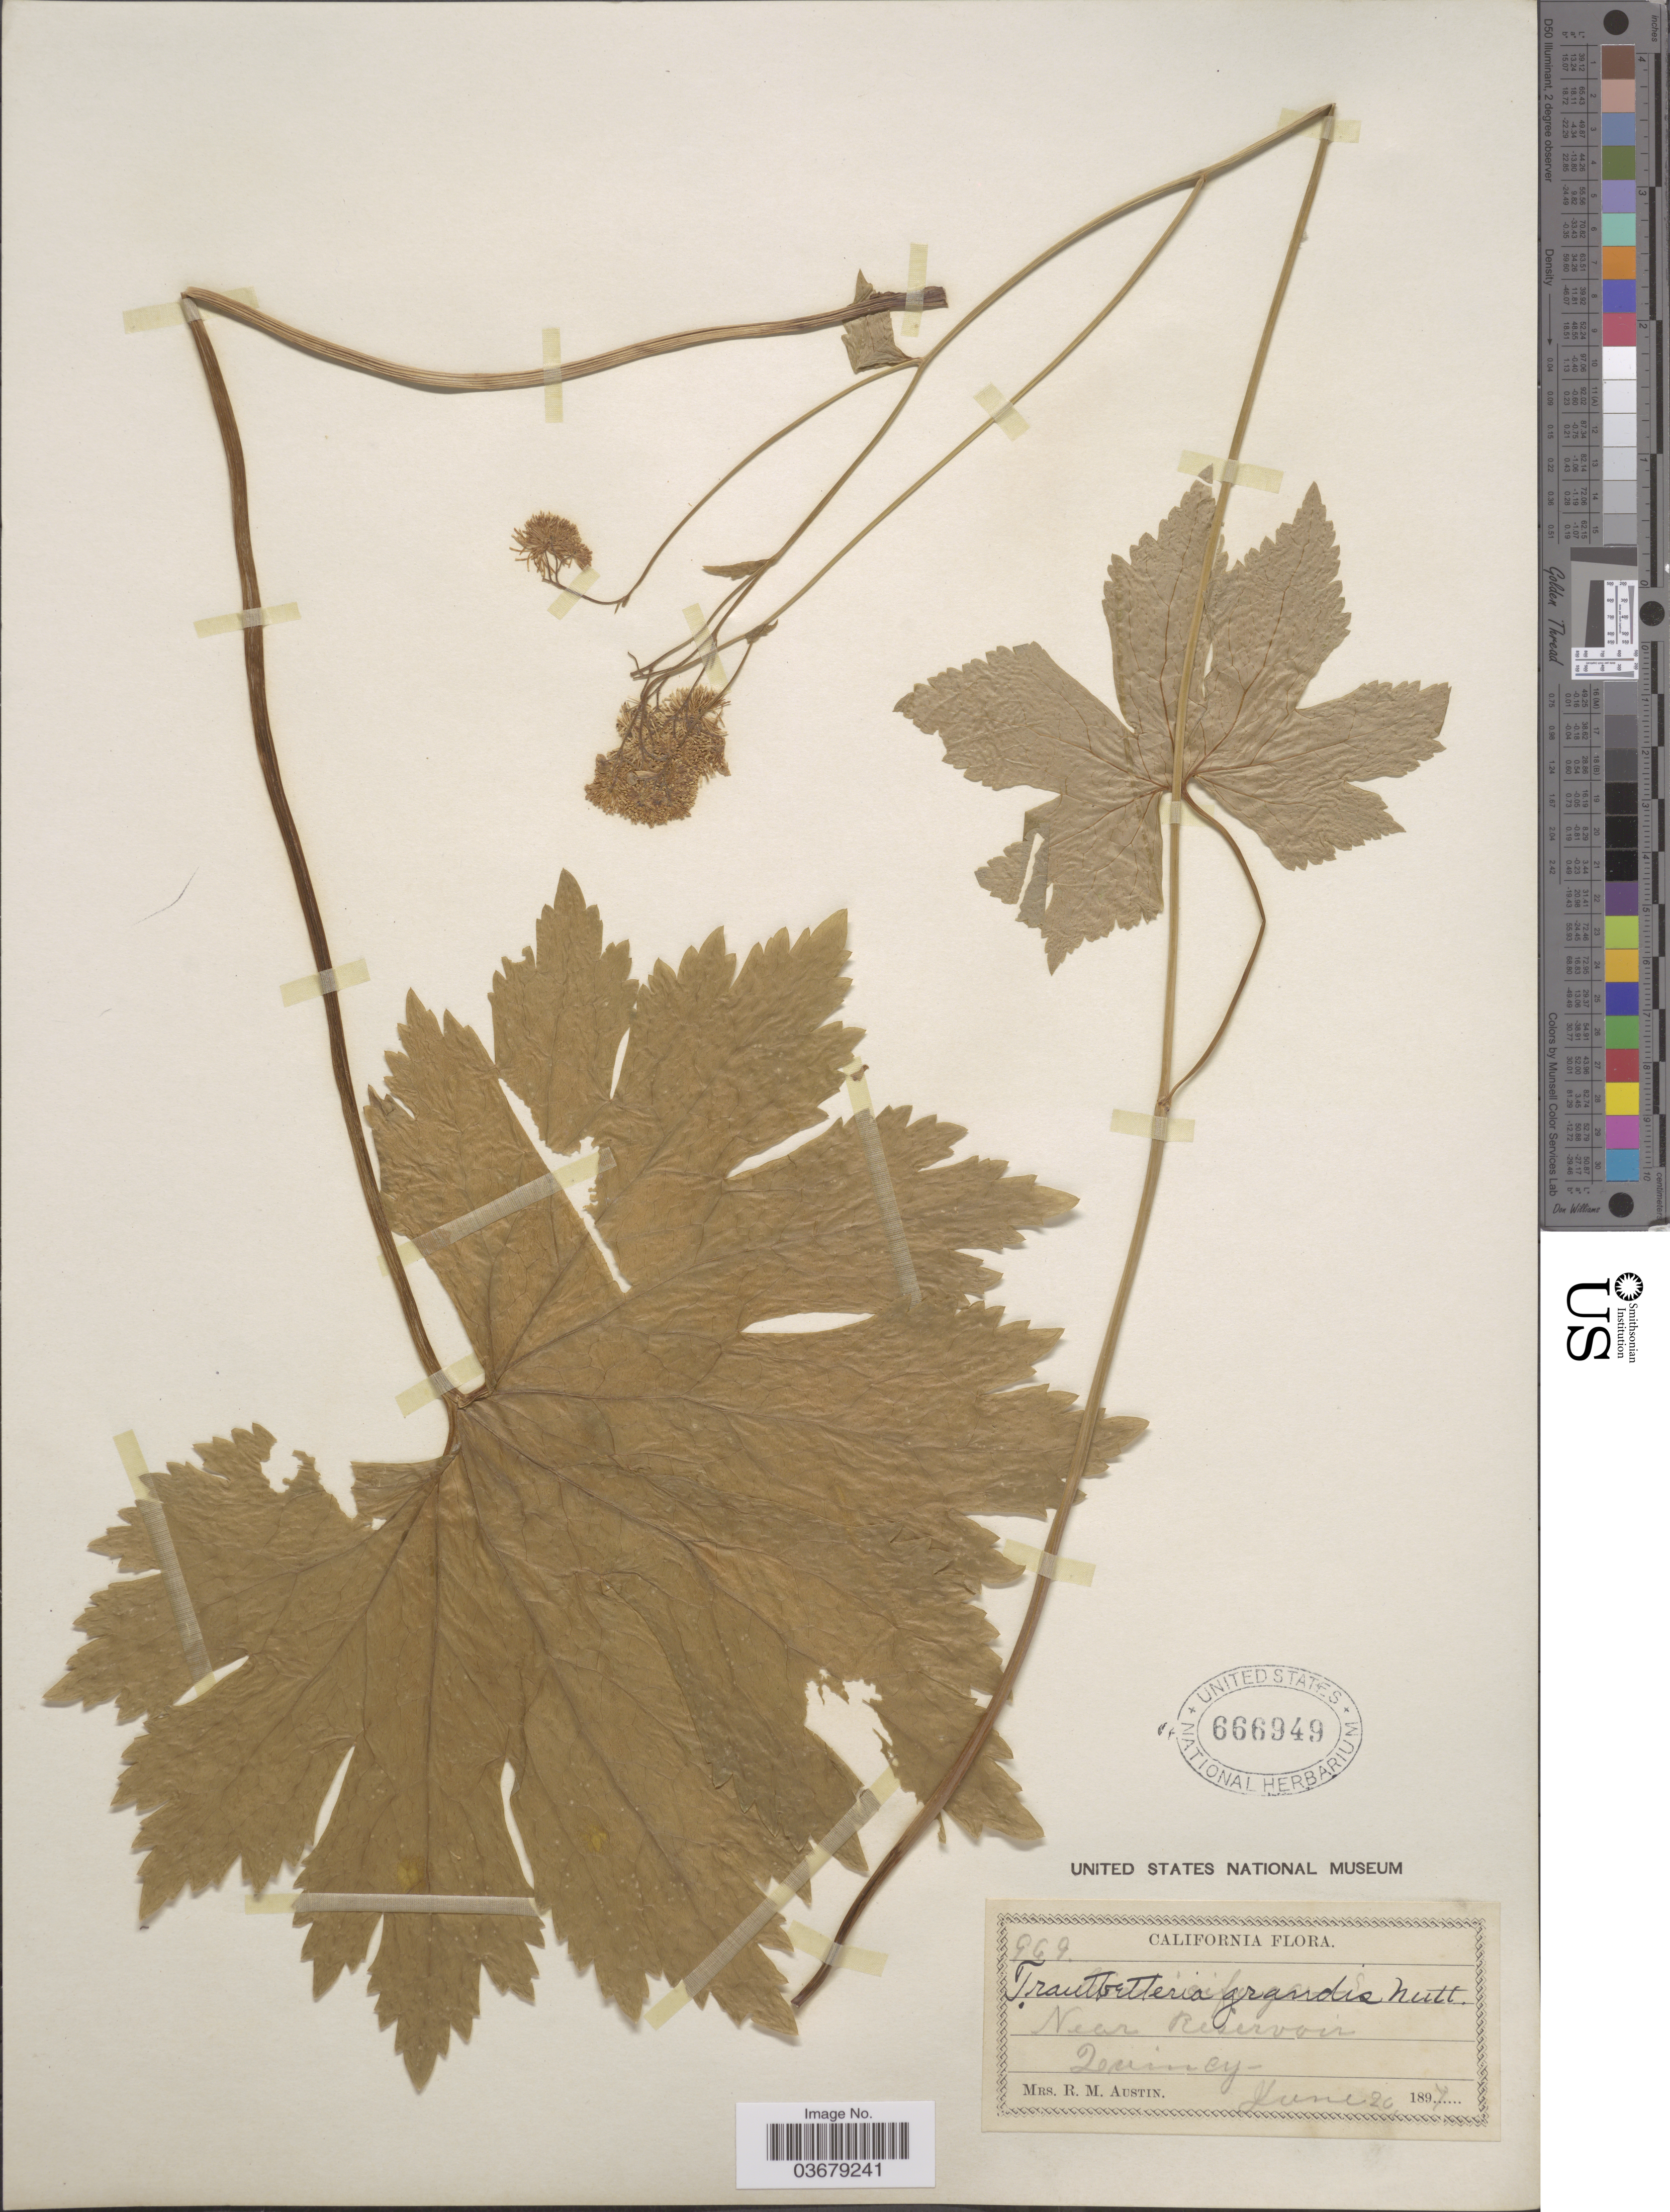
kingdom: Plantae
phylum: Tracheophyta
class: Magnoliopsida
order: Ranunculales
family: Ranunculaceae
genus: Trautvetteria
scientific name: Trautvetteria caroliniensis var. grandis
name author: (Water) Vail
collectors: R. Austin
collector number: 969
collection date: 1897-06-26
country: United States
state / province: California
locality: Near Reservoir. Quincy.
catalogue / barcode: US 666949